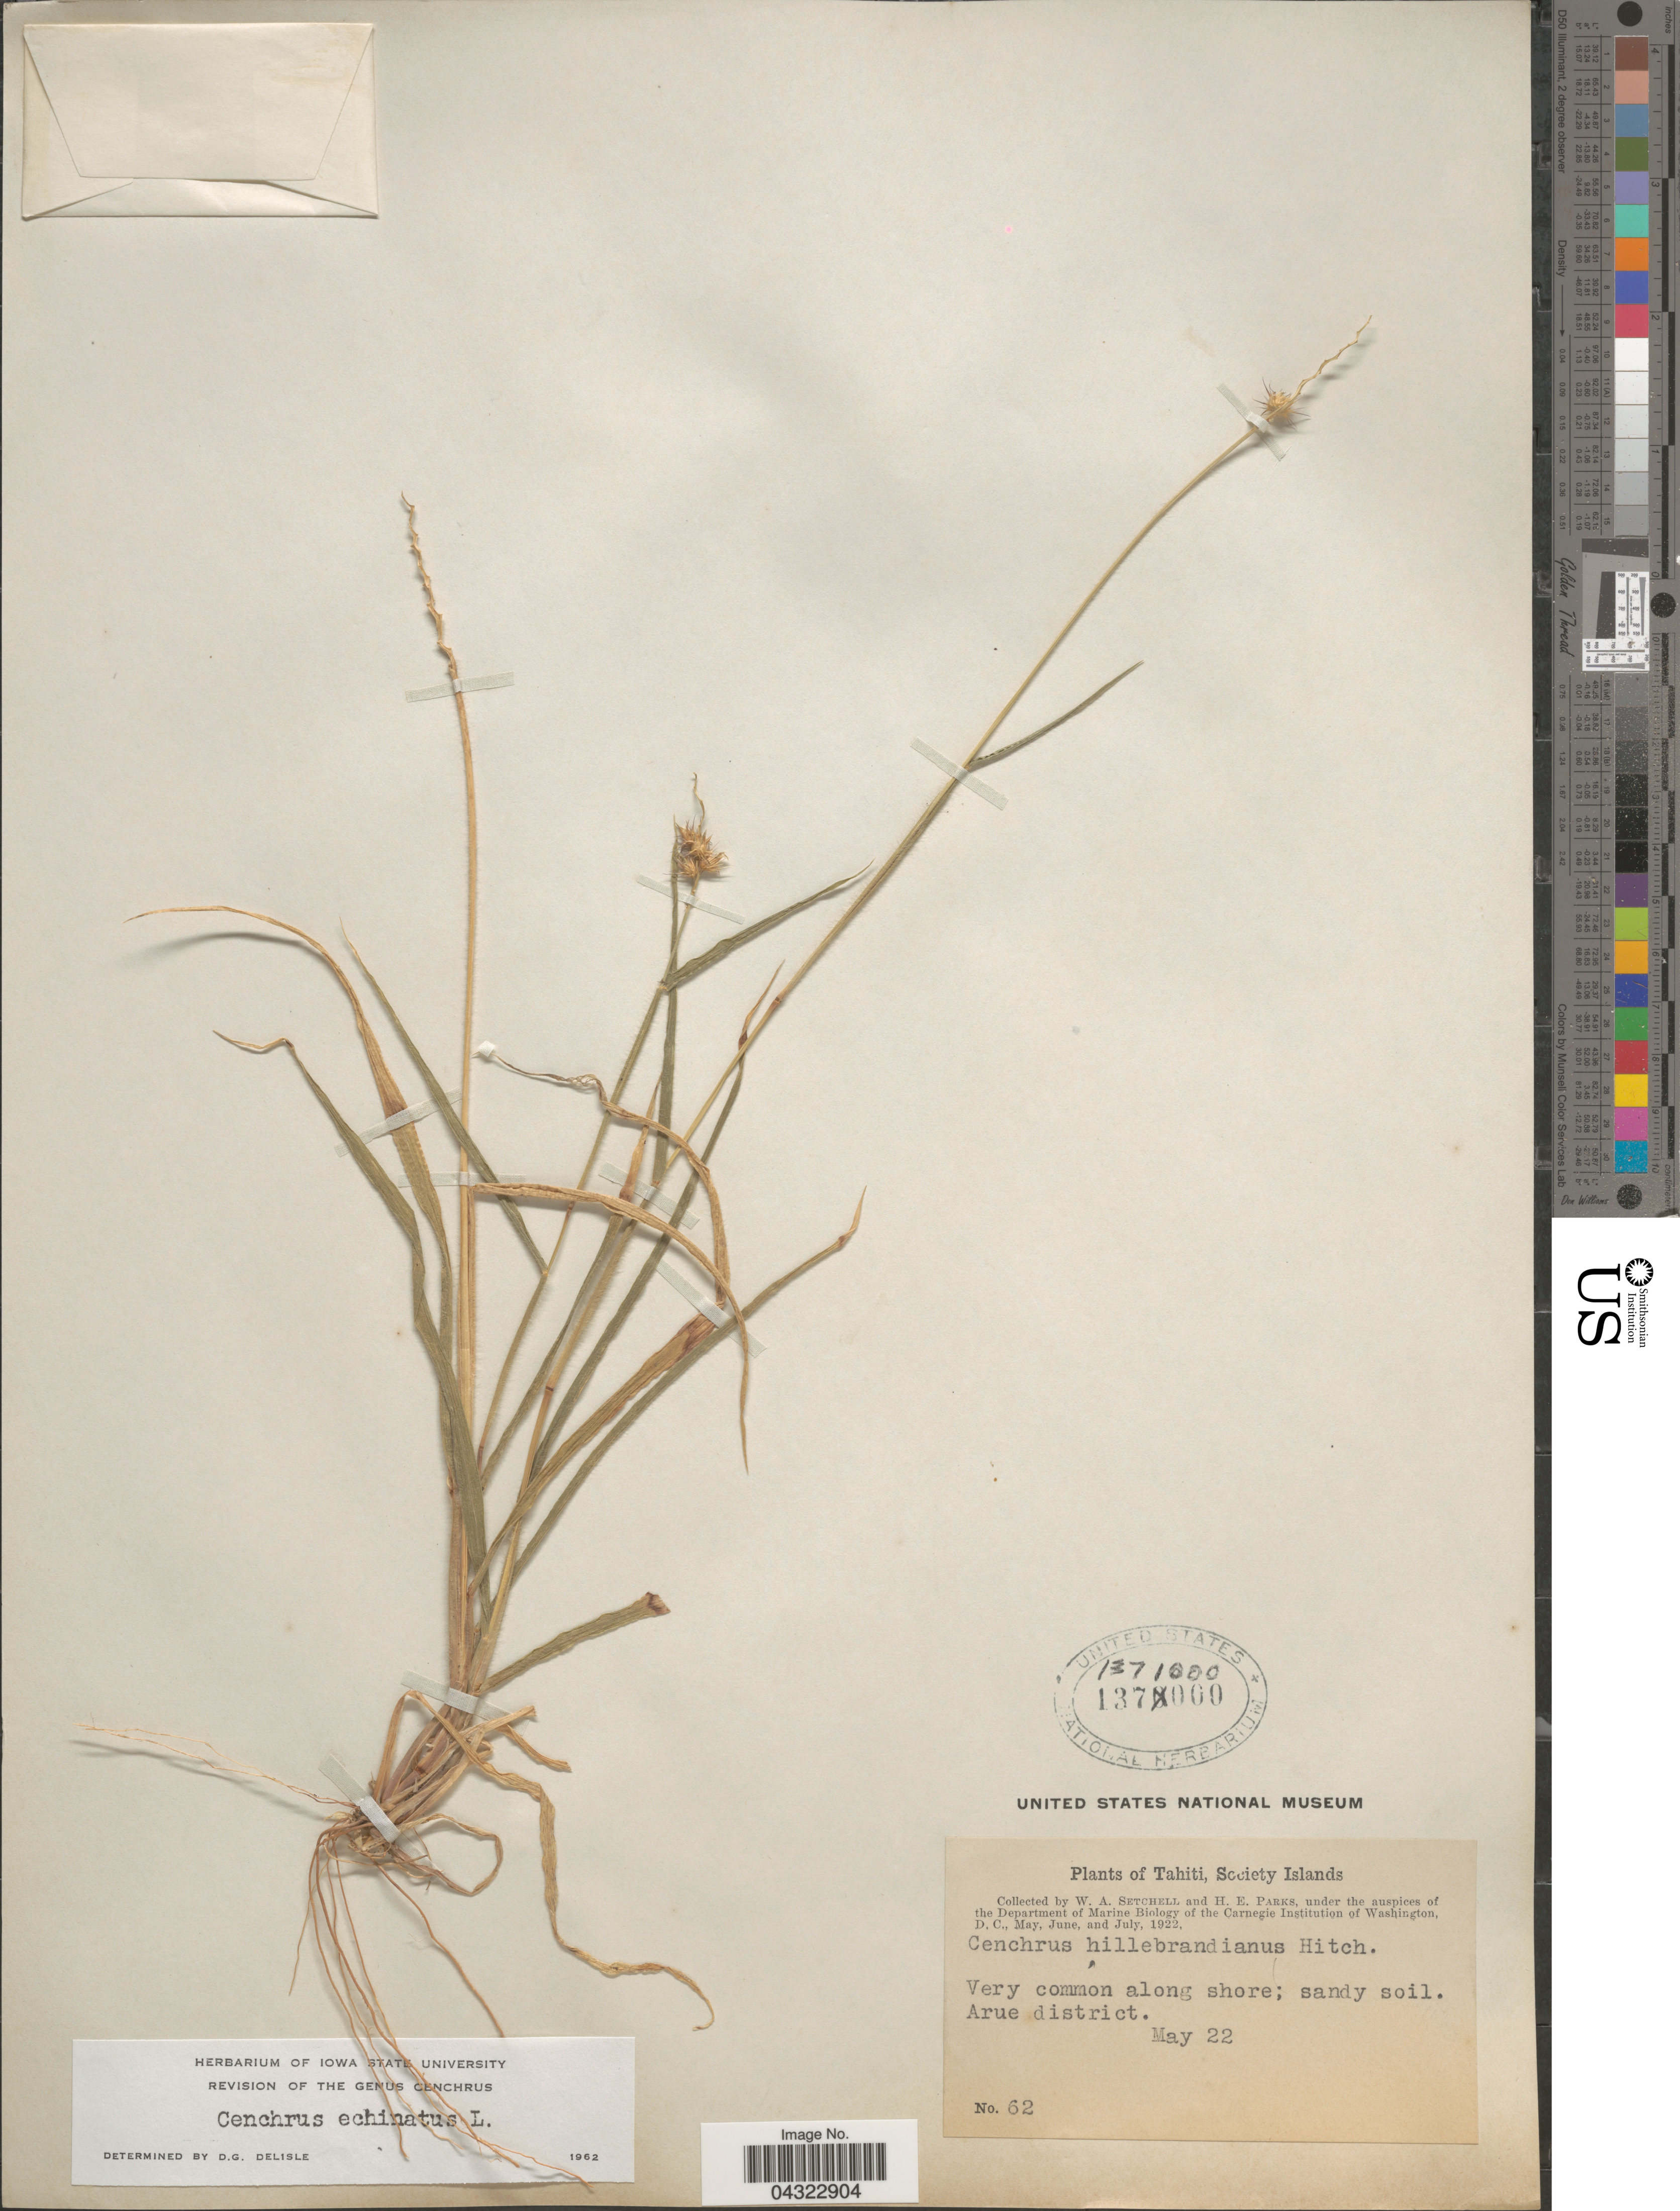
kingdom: Plantae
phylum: Tracheophyta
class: Liliopsida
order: Poales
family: Poaceae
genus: Cenchrus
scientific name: Cenchrus echinatus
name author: L.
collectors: W. Setchell & H. E. Parks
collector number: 62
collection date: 1922-05-22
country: French Polynesia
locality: Tahiti, Society Islands. Very common along shore; sandy soil. Arue district.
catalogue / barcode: US 1371600